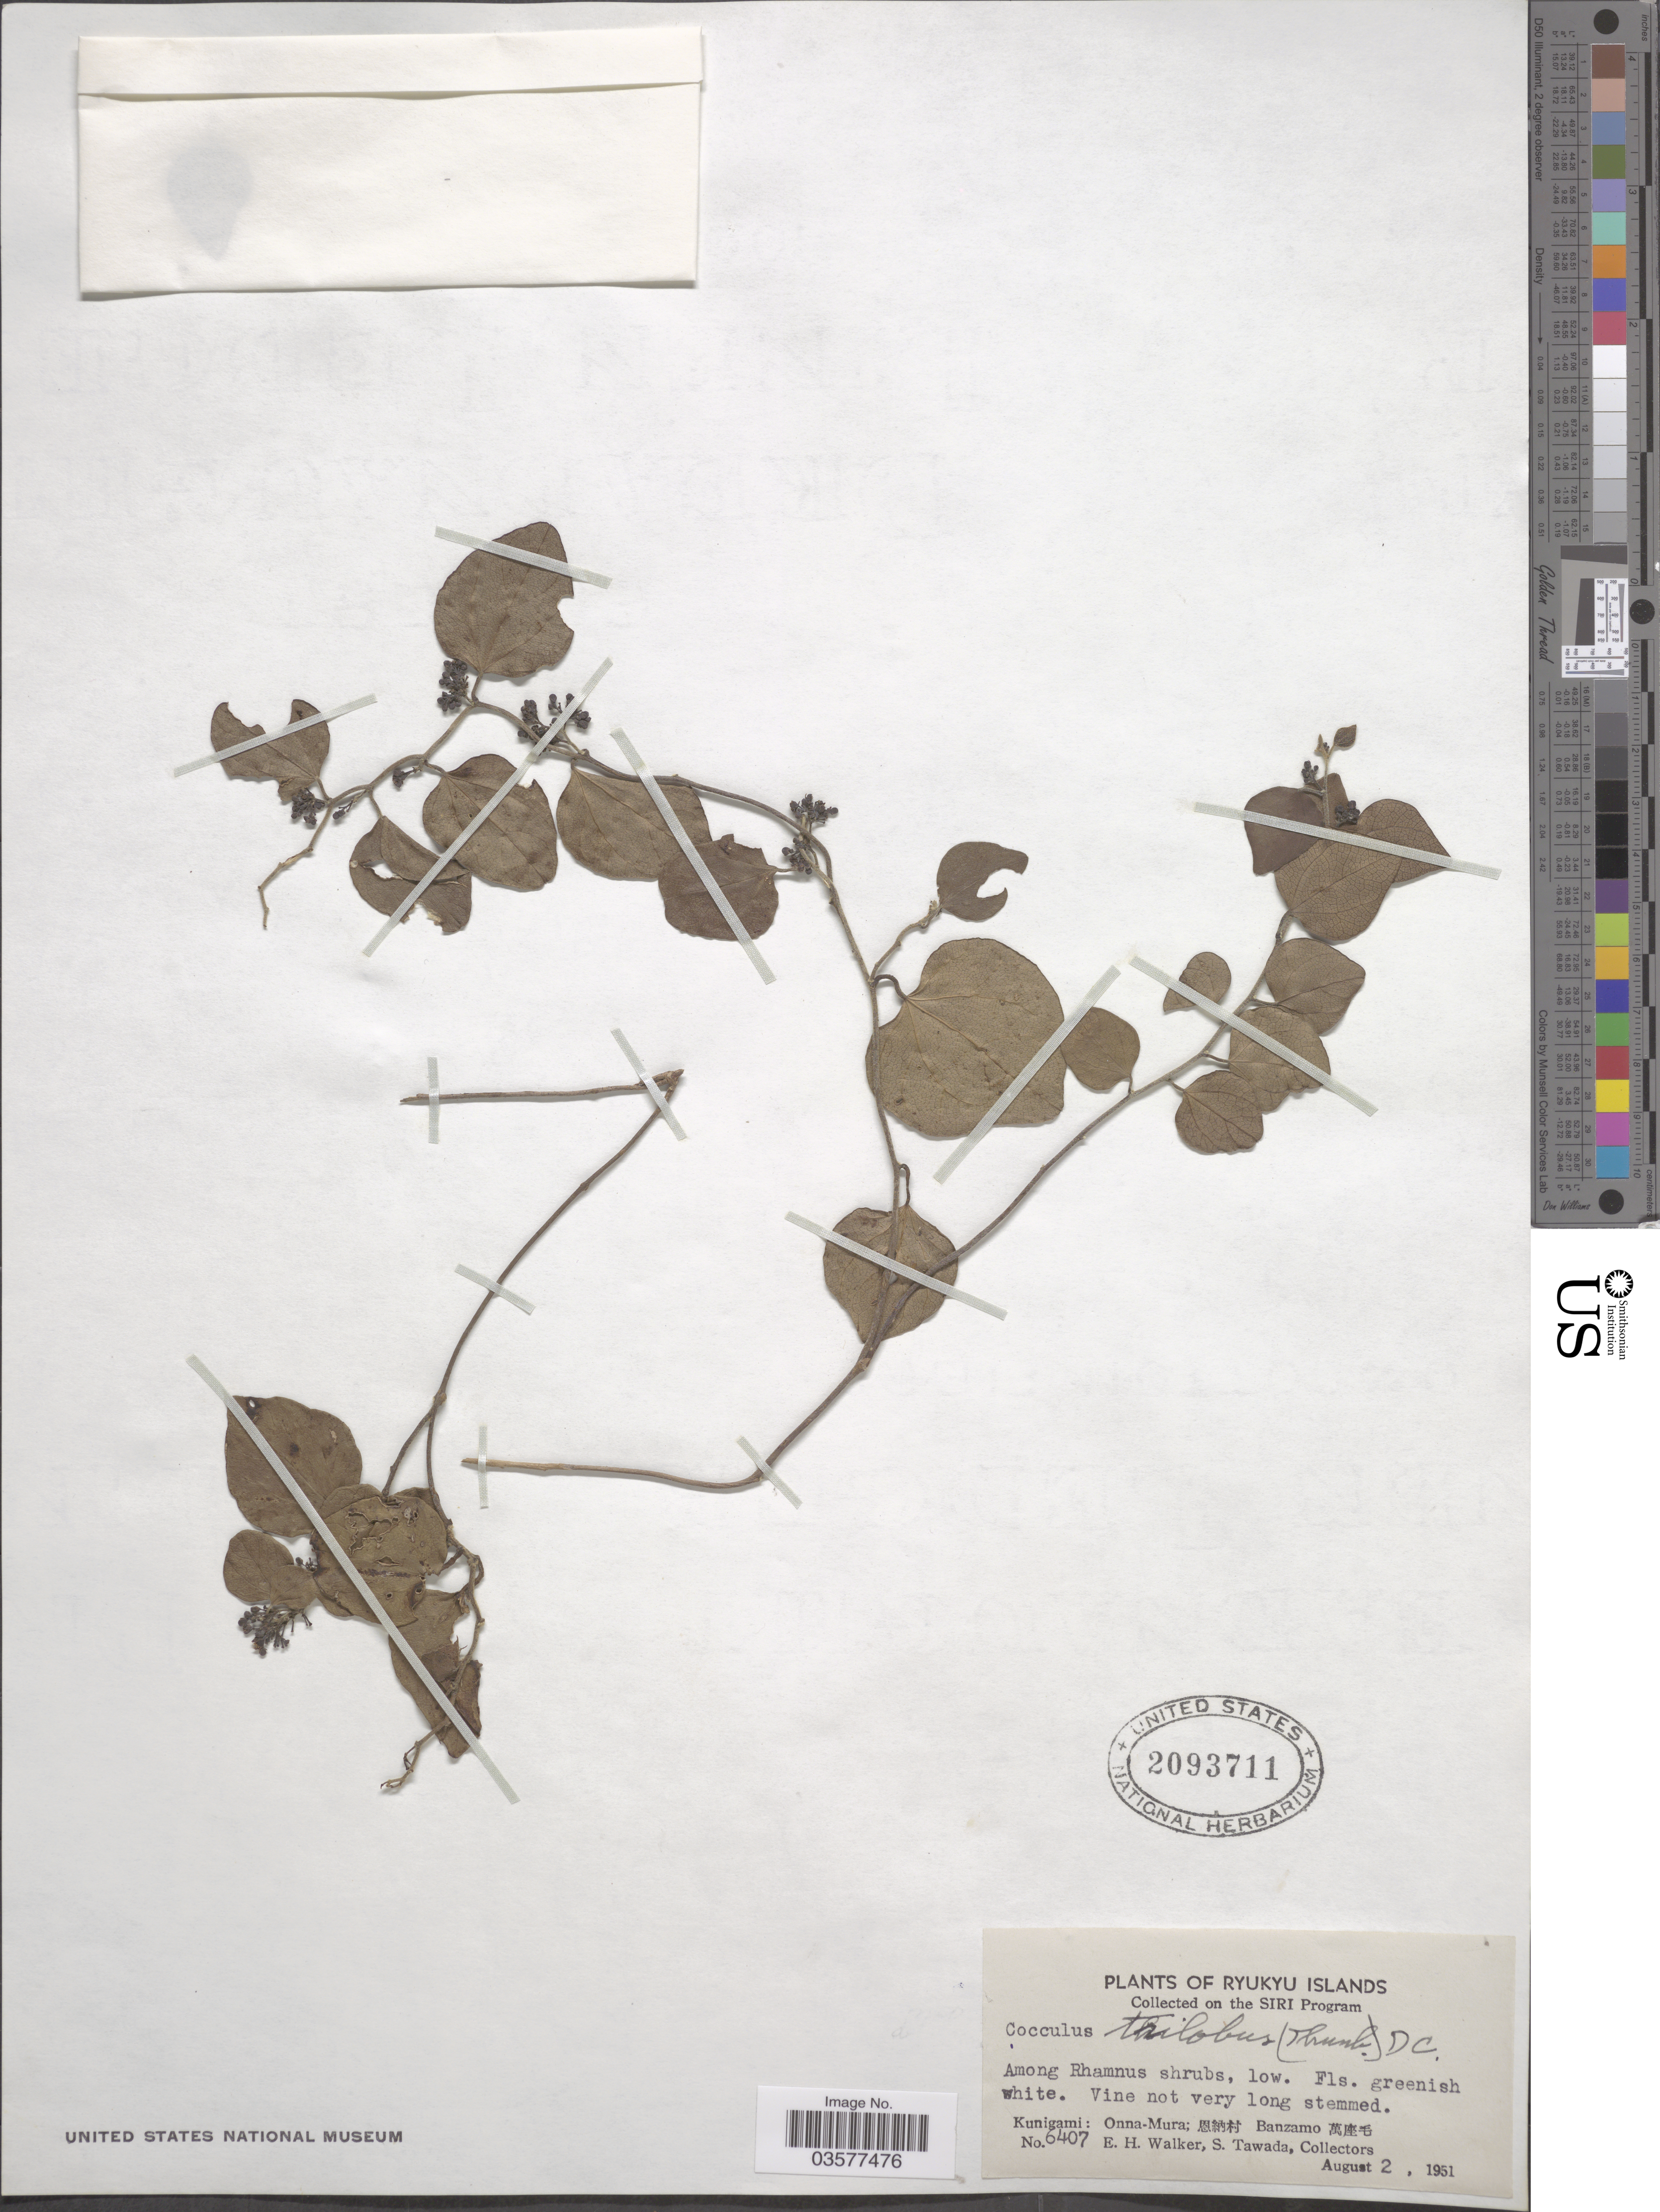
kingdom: Plantae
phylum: Tracheophyta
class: Magnoliopsida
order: Ranunculales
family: Menispermaceae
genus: Cocculus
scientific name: Cocculus orbiculatus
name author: (L.) DC.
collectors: E. H. Walker & S. Tawada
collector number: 6407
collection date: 1951-08-02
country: Japan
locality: Ryukyu Islands. Kunigami: Onna-Mura; [Foreign script] Banzamo [Foreign script].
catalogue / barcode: US 2093711